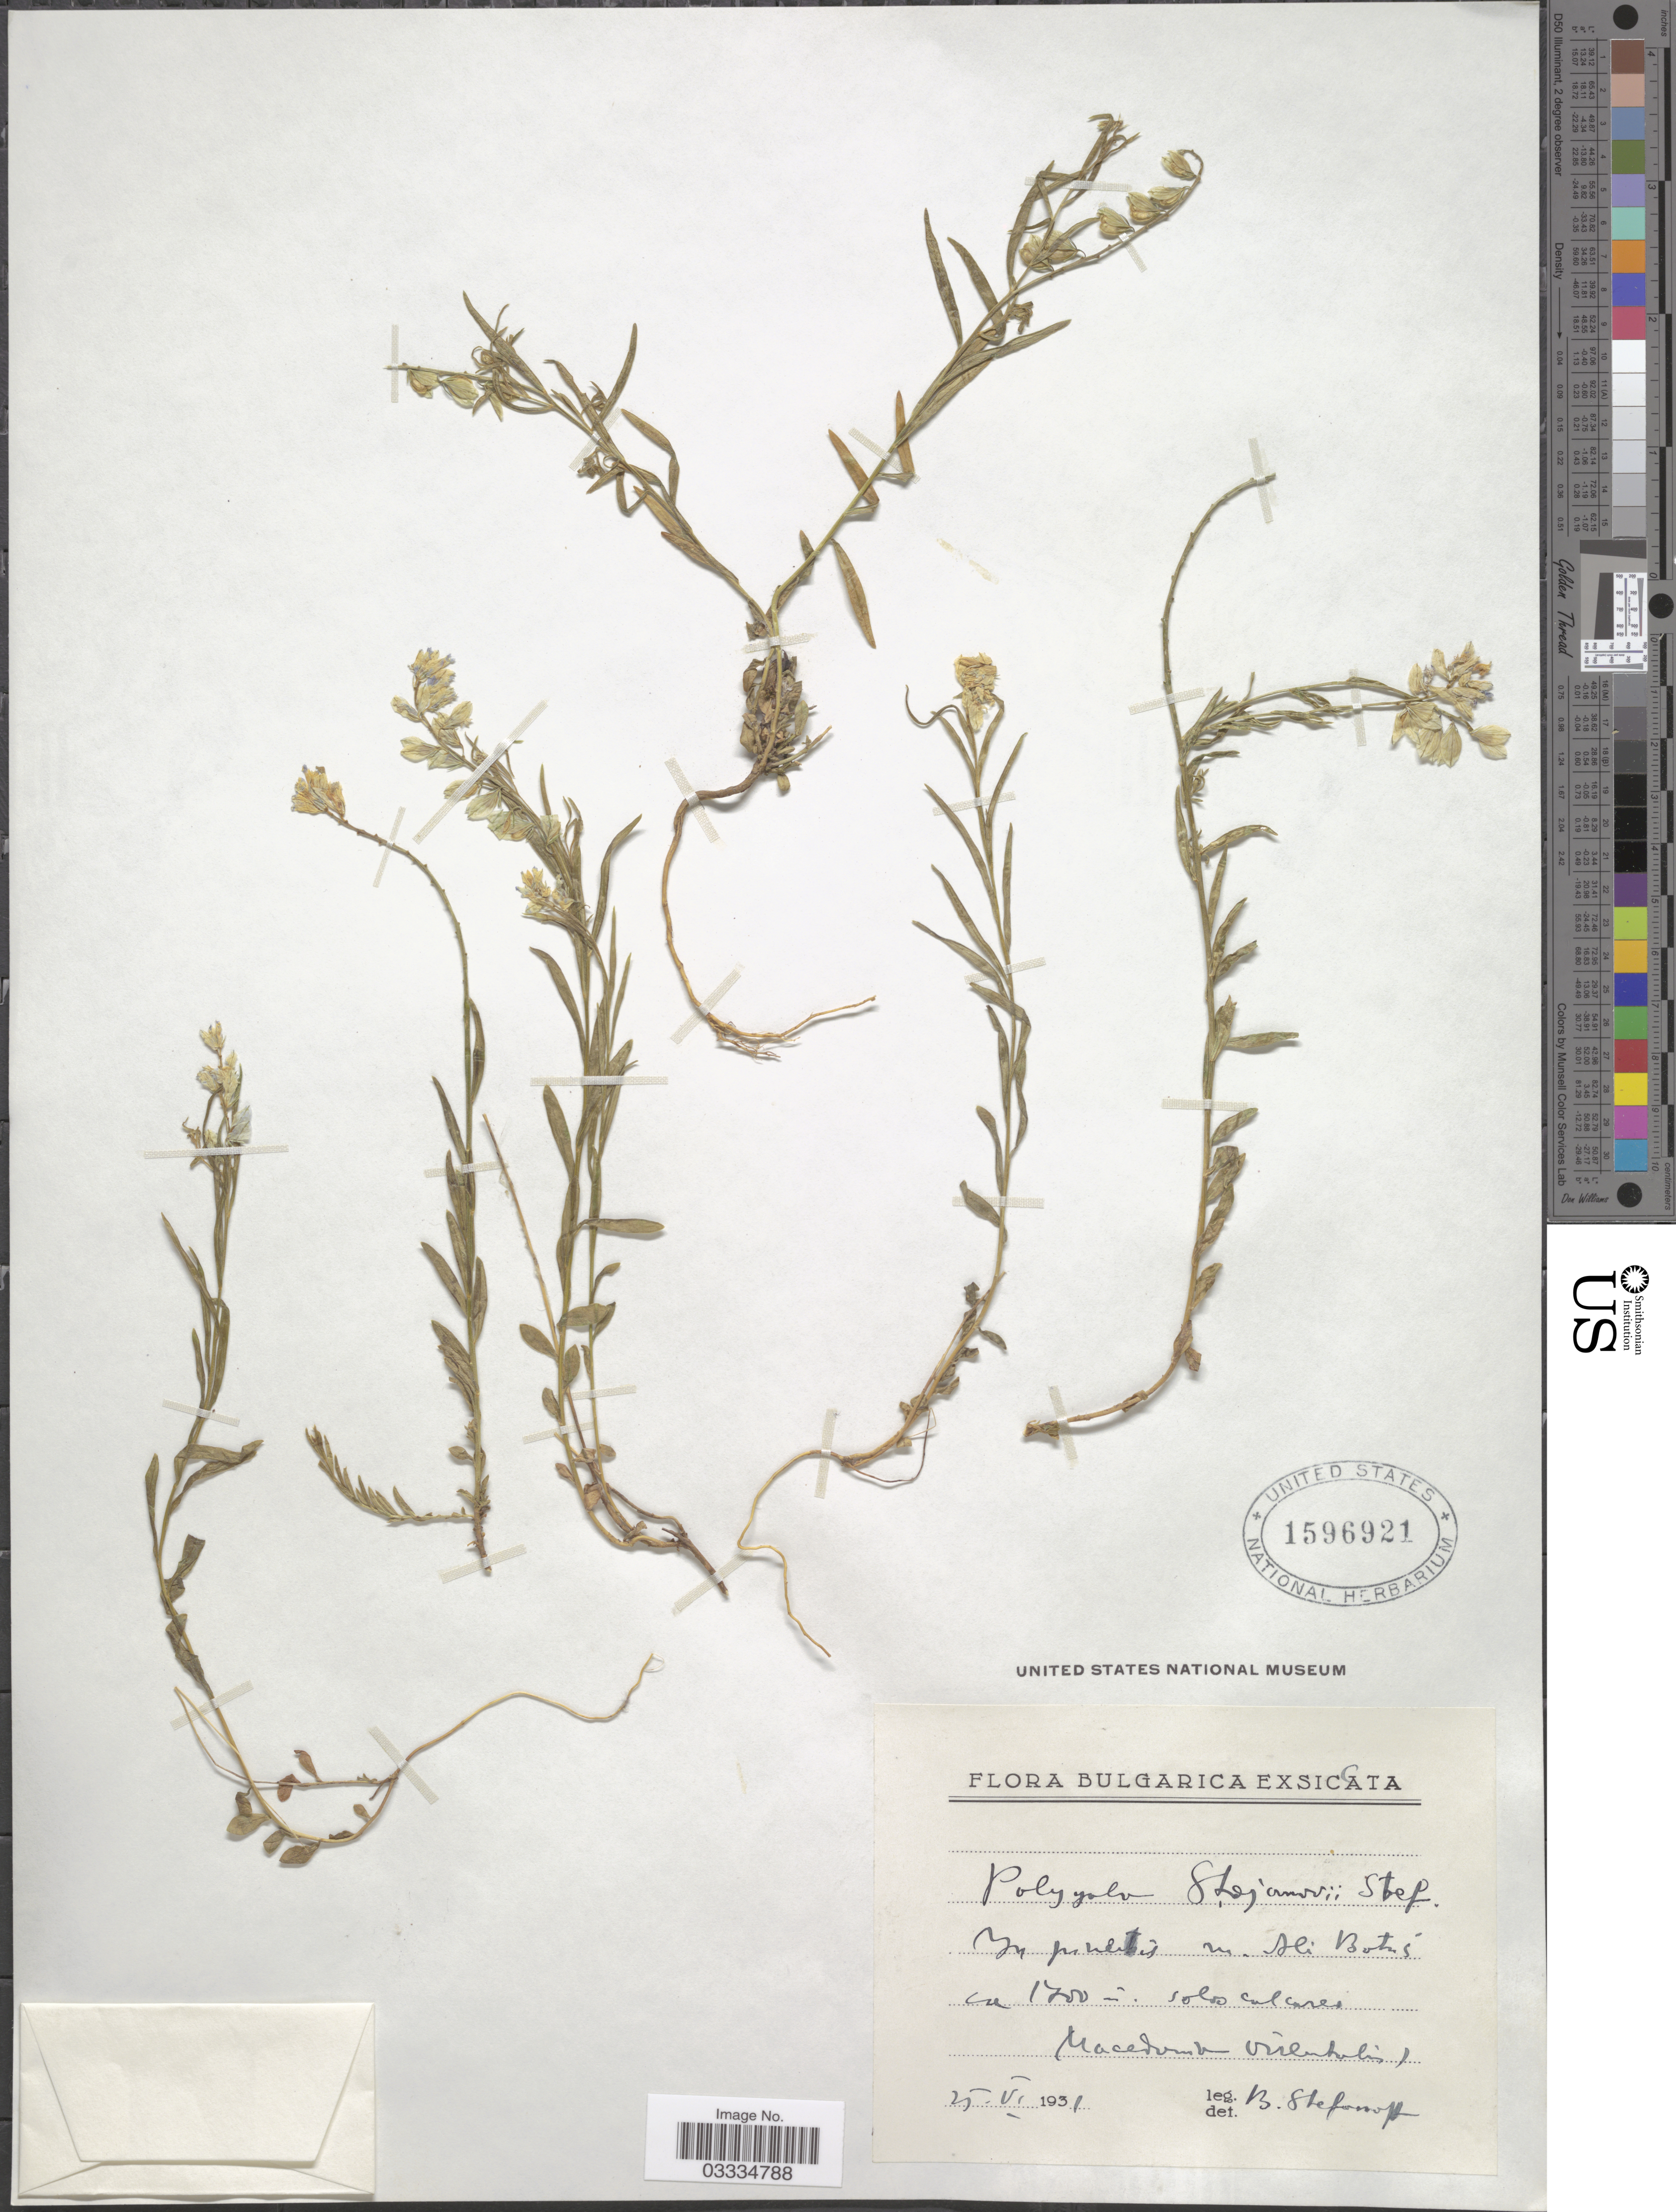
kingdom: Plantae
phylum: Tracheophyta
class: Magnoliopsida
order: Fabales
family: Polygalaceae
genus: Polygala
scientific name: Polygala sp.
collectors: B. Stefanoff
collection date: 1931-06-25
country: Bulgaria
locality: In pinetis m. Ali Botus. Solo calcarei. Maced [illegible text] orientalis.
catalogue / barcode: US 1596921